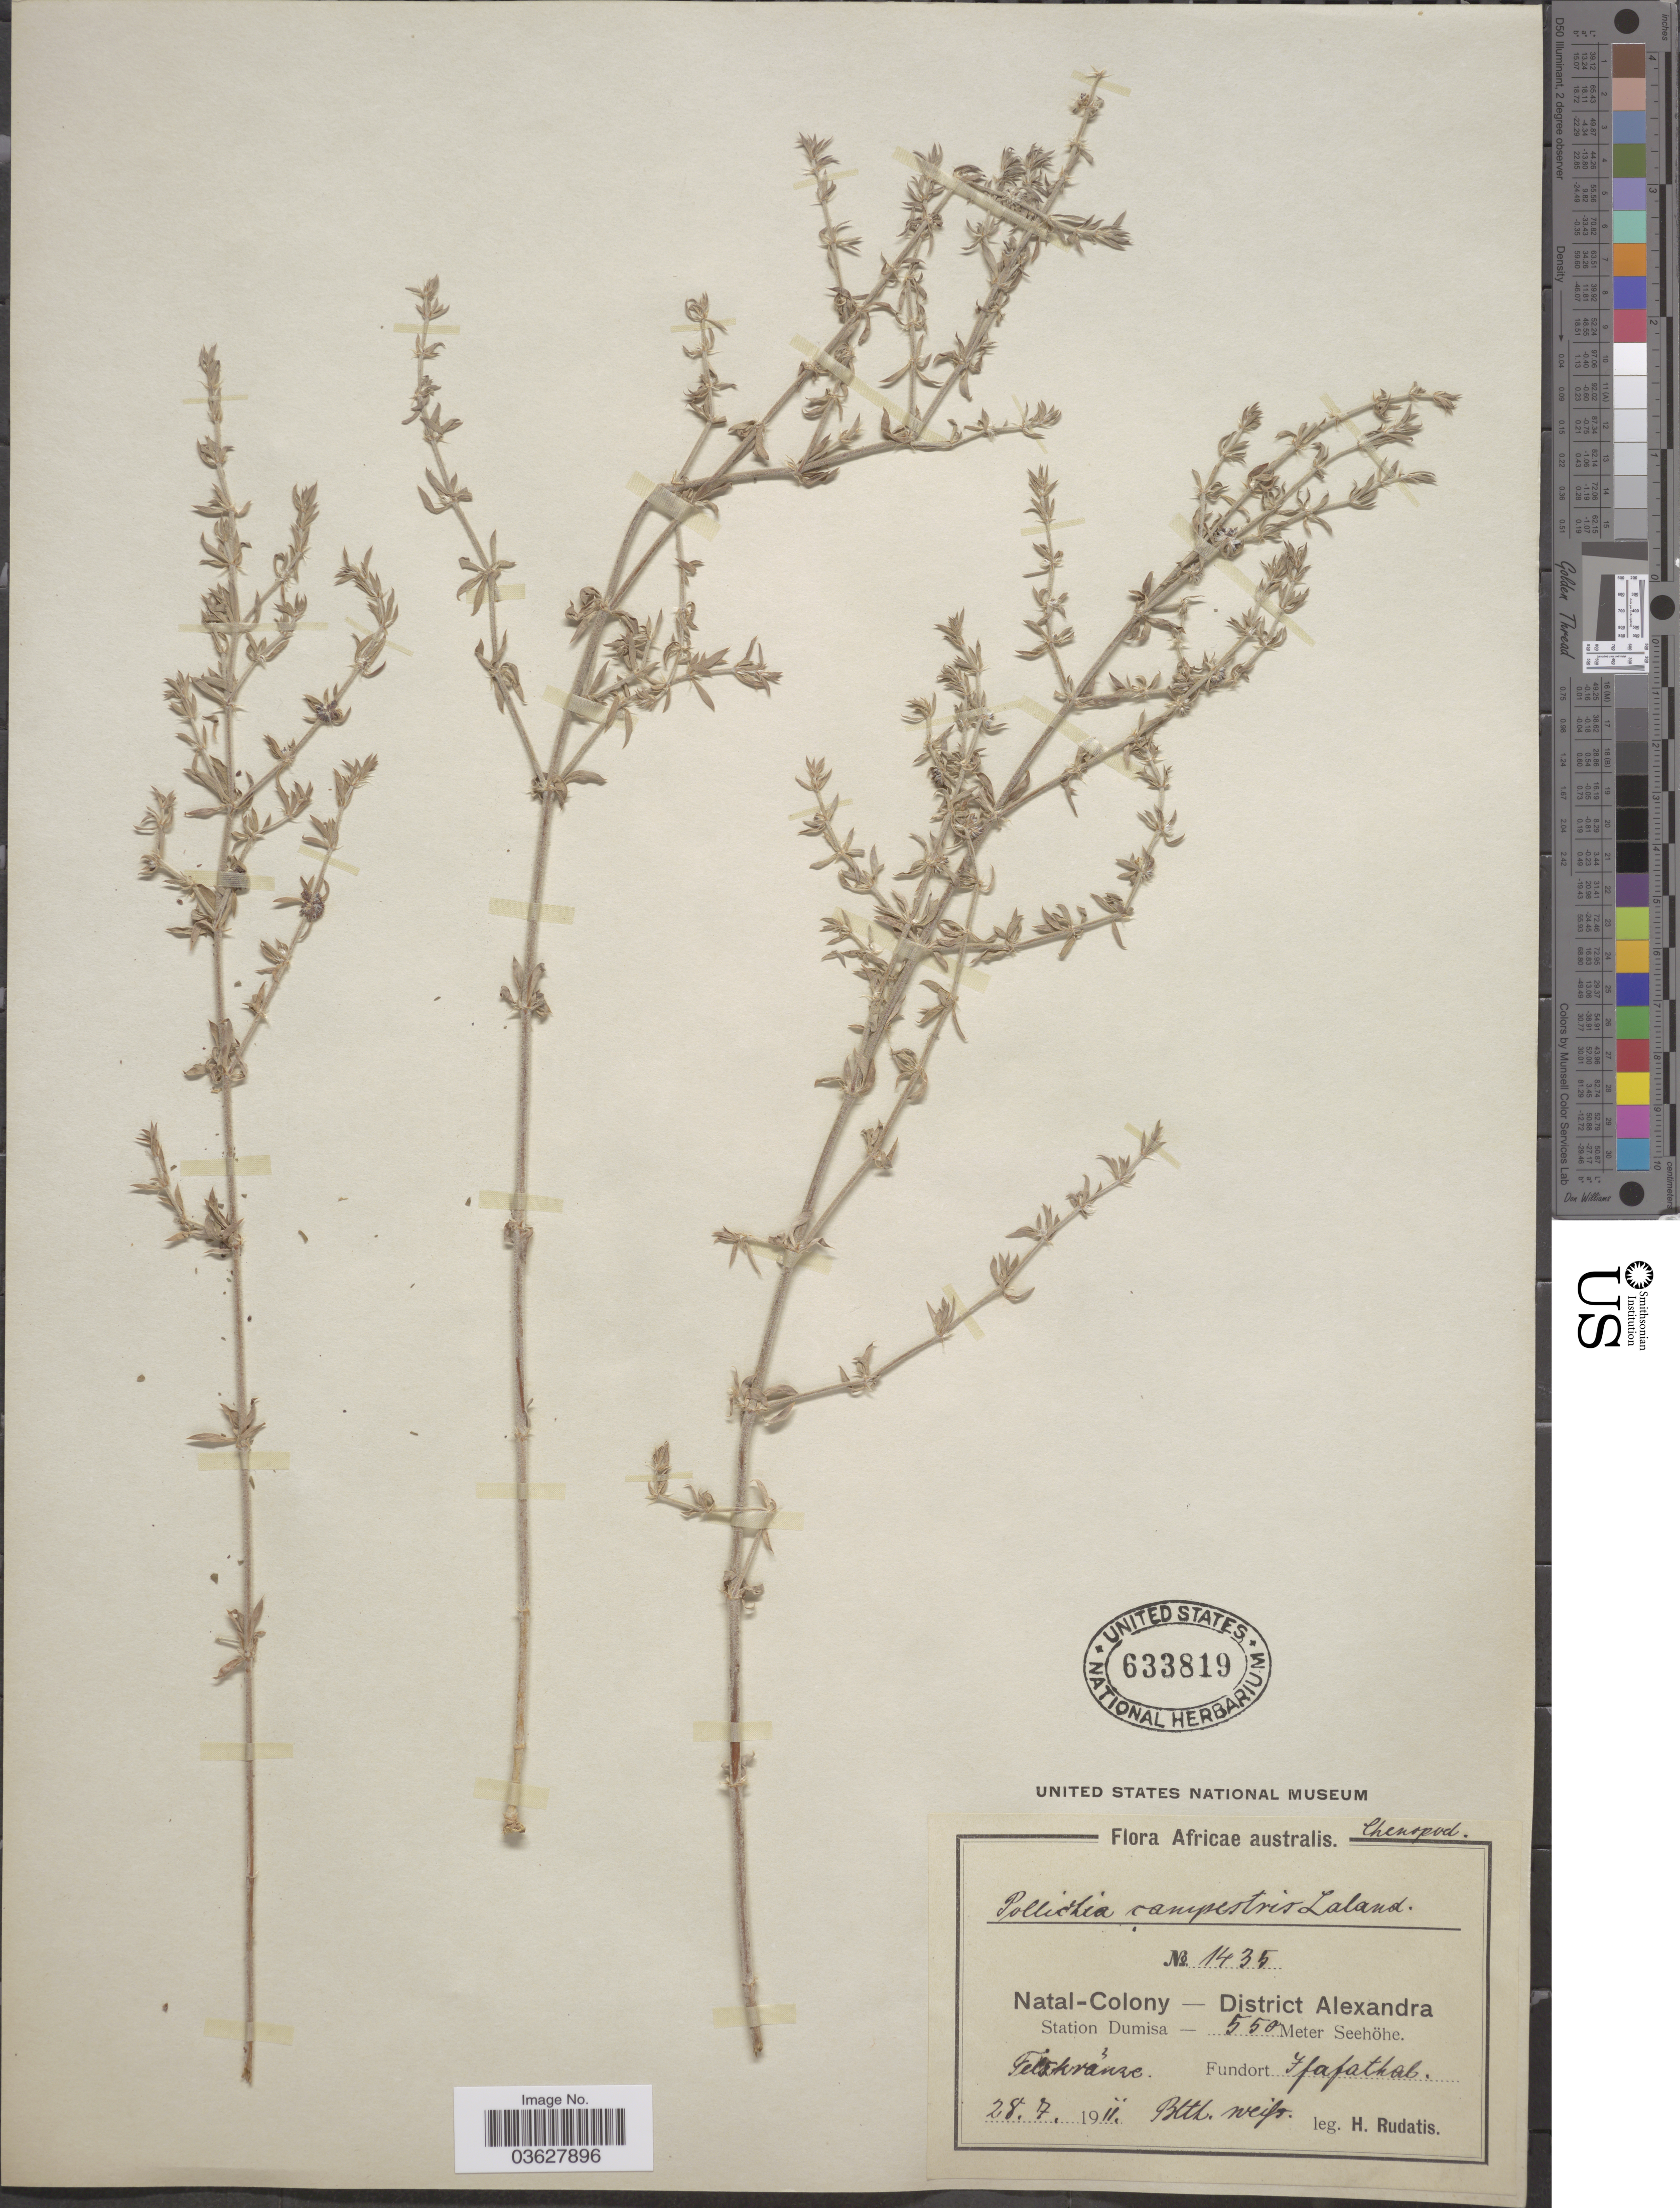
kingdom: Plantae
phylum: Tracheophyta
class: Magnoliopsida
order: Caryophyllales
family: Caryophyllaceae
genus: Pollichia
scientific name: Pollichia campestris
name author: Aiton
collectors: H. Rudatis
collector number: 1435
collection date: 1911-07-28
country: South Africa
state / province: KwaZulu-Natal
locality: Africae australis. Natal-Colony-District Alexandra. Station Dumisa. Ifafathab [interpreted].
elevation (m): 550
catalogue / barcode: US 633819